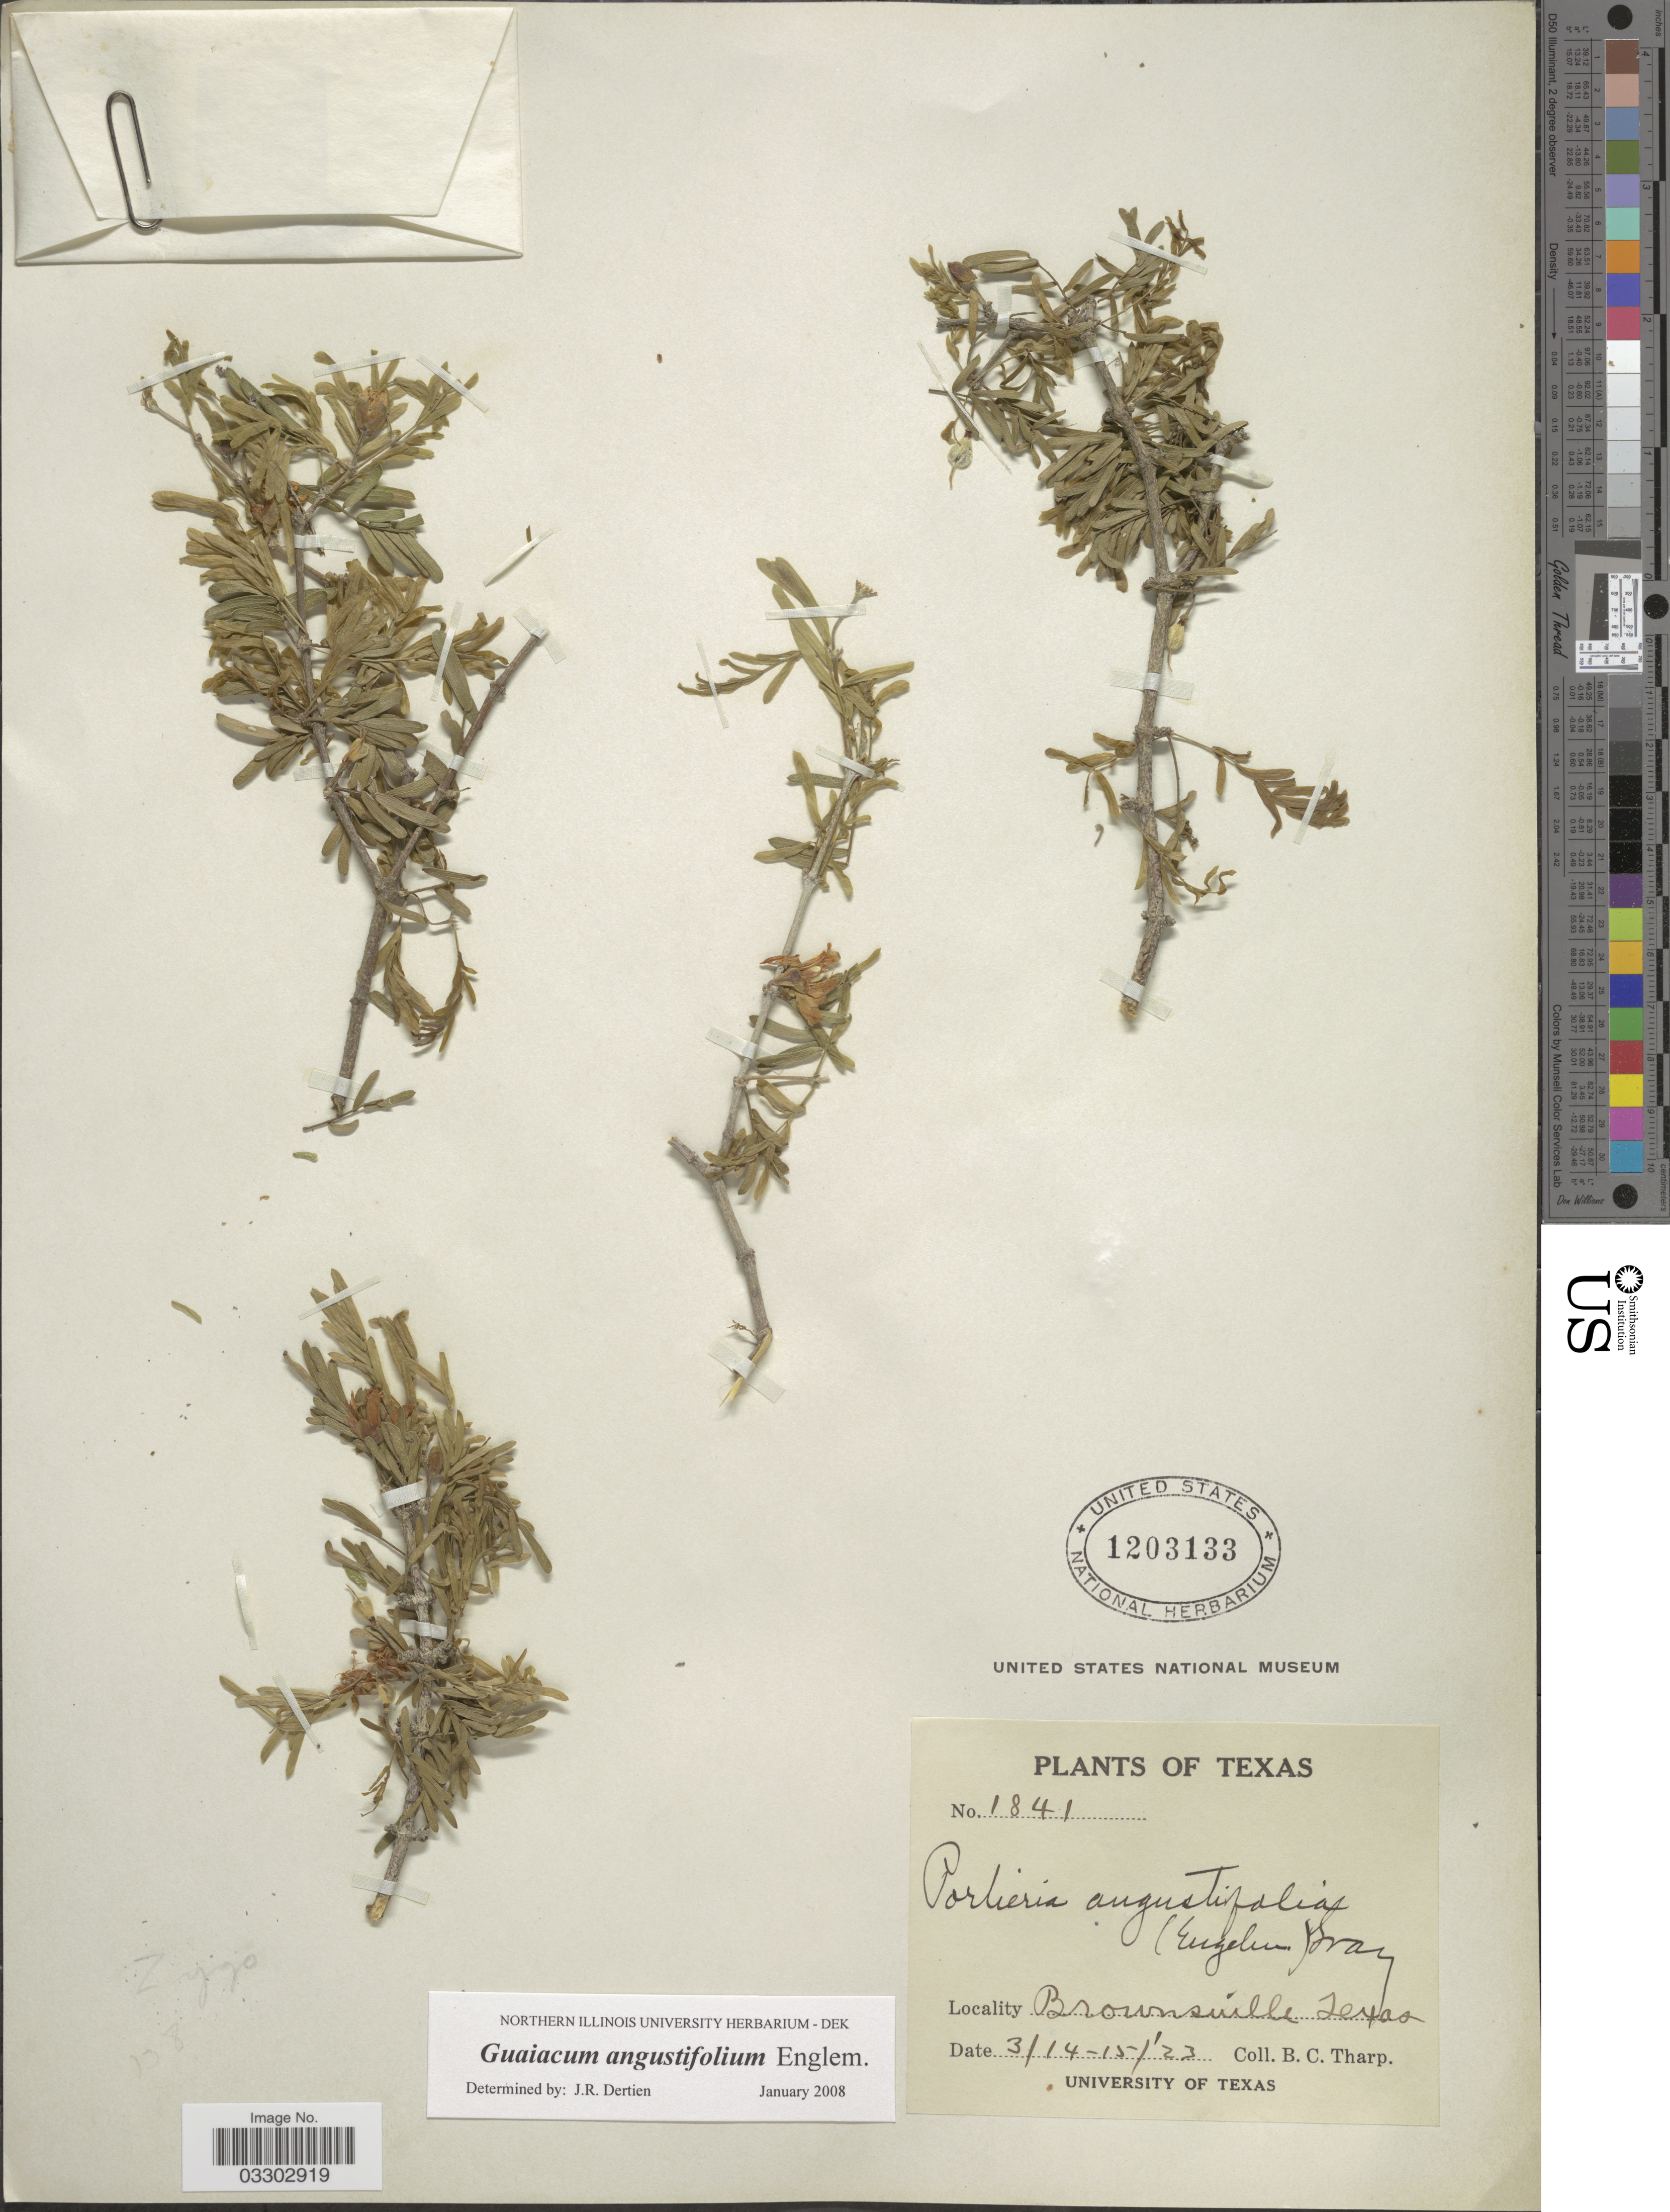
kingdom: Plantae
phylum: Tracheophyta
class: Magnoliopsida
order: Zygophyllales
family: Zygophyllaceae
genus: Guaiacum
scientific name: Guaiacum angustifolium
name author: Engelm.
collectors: B. C. Tharp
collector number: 1841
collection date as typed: Transcribed d/m/y: 14/3/23 to 15/3/23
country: United States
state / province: Texas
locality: Brownsville Texas.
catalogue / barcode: US 1203133